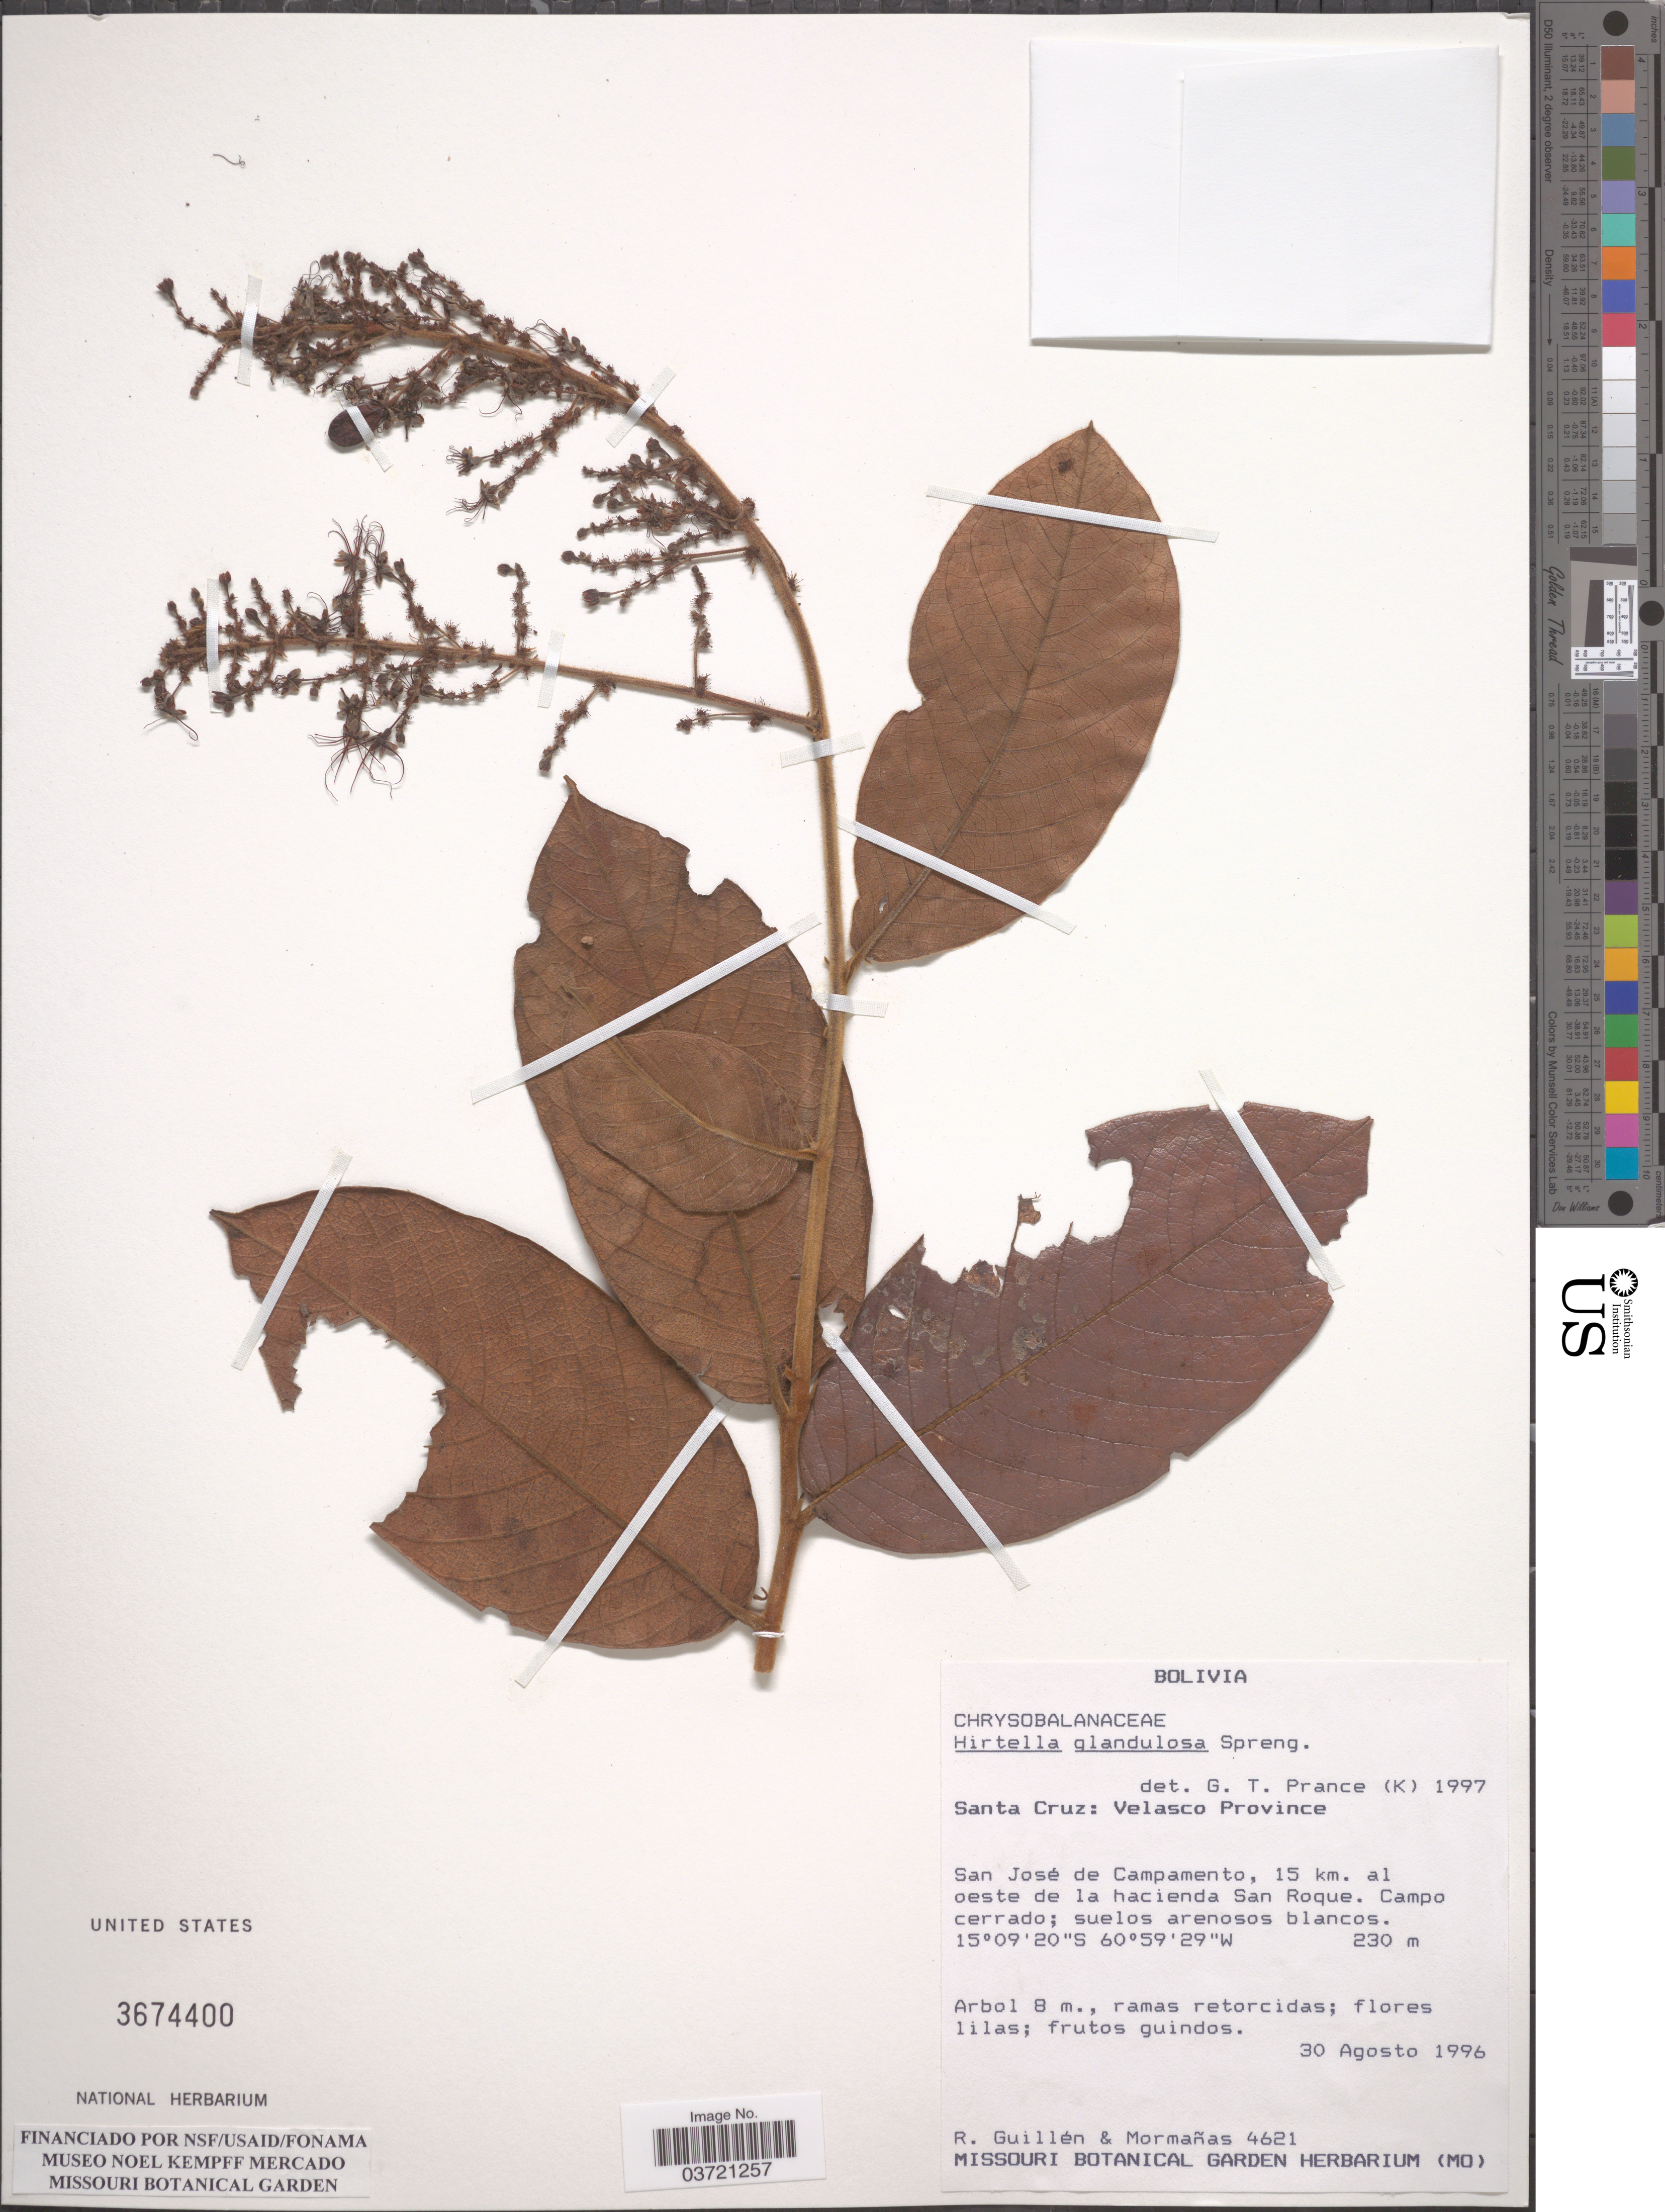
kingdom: Plantae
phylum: Tracheophyta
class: Magnoliopsida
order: Malpighiales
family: Chrysobalanaceae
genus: Hirtella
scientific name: Hirtella glandulosa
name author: Spreng.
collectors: R. Guillen & Mormañas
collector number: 4621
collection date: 1996-08-30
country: Bolivia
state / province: Santa Cruz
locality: Velasco Province. San José de Campamento, 15 km. al oeste de la hacienda San Roque. Campo cerrado.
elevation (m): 230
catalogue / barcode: US 3674400